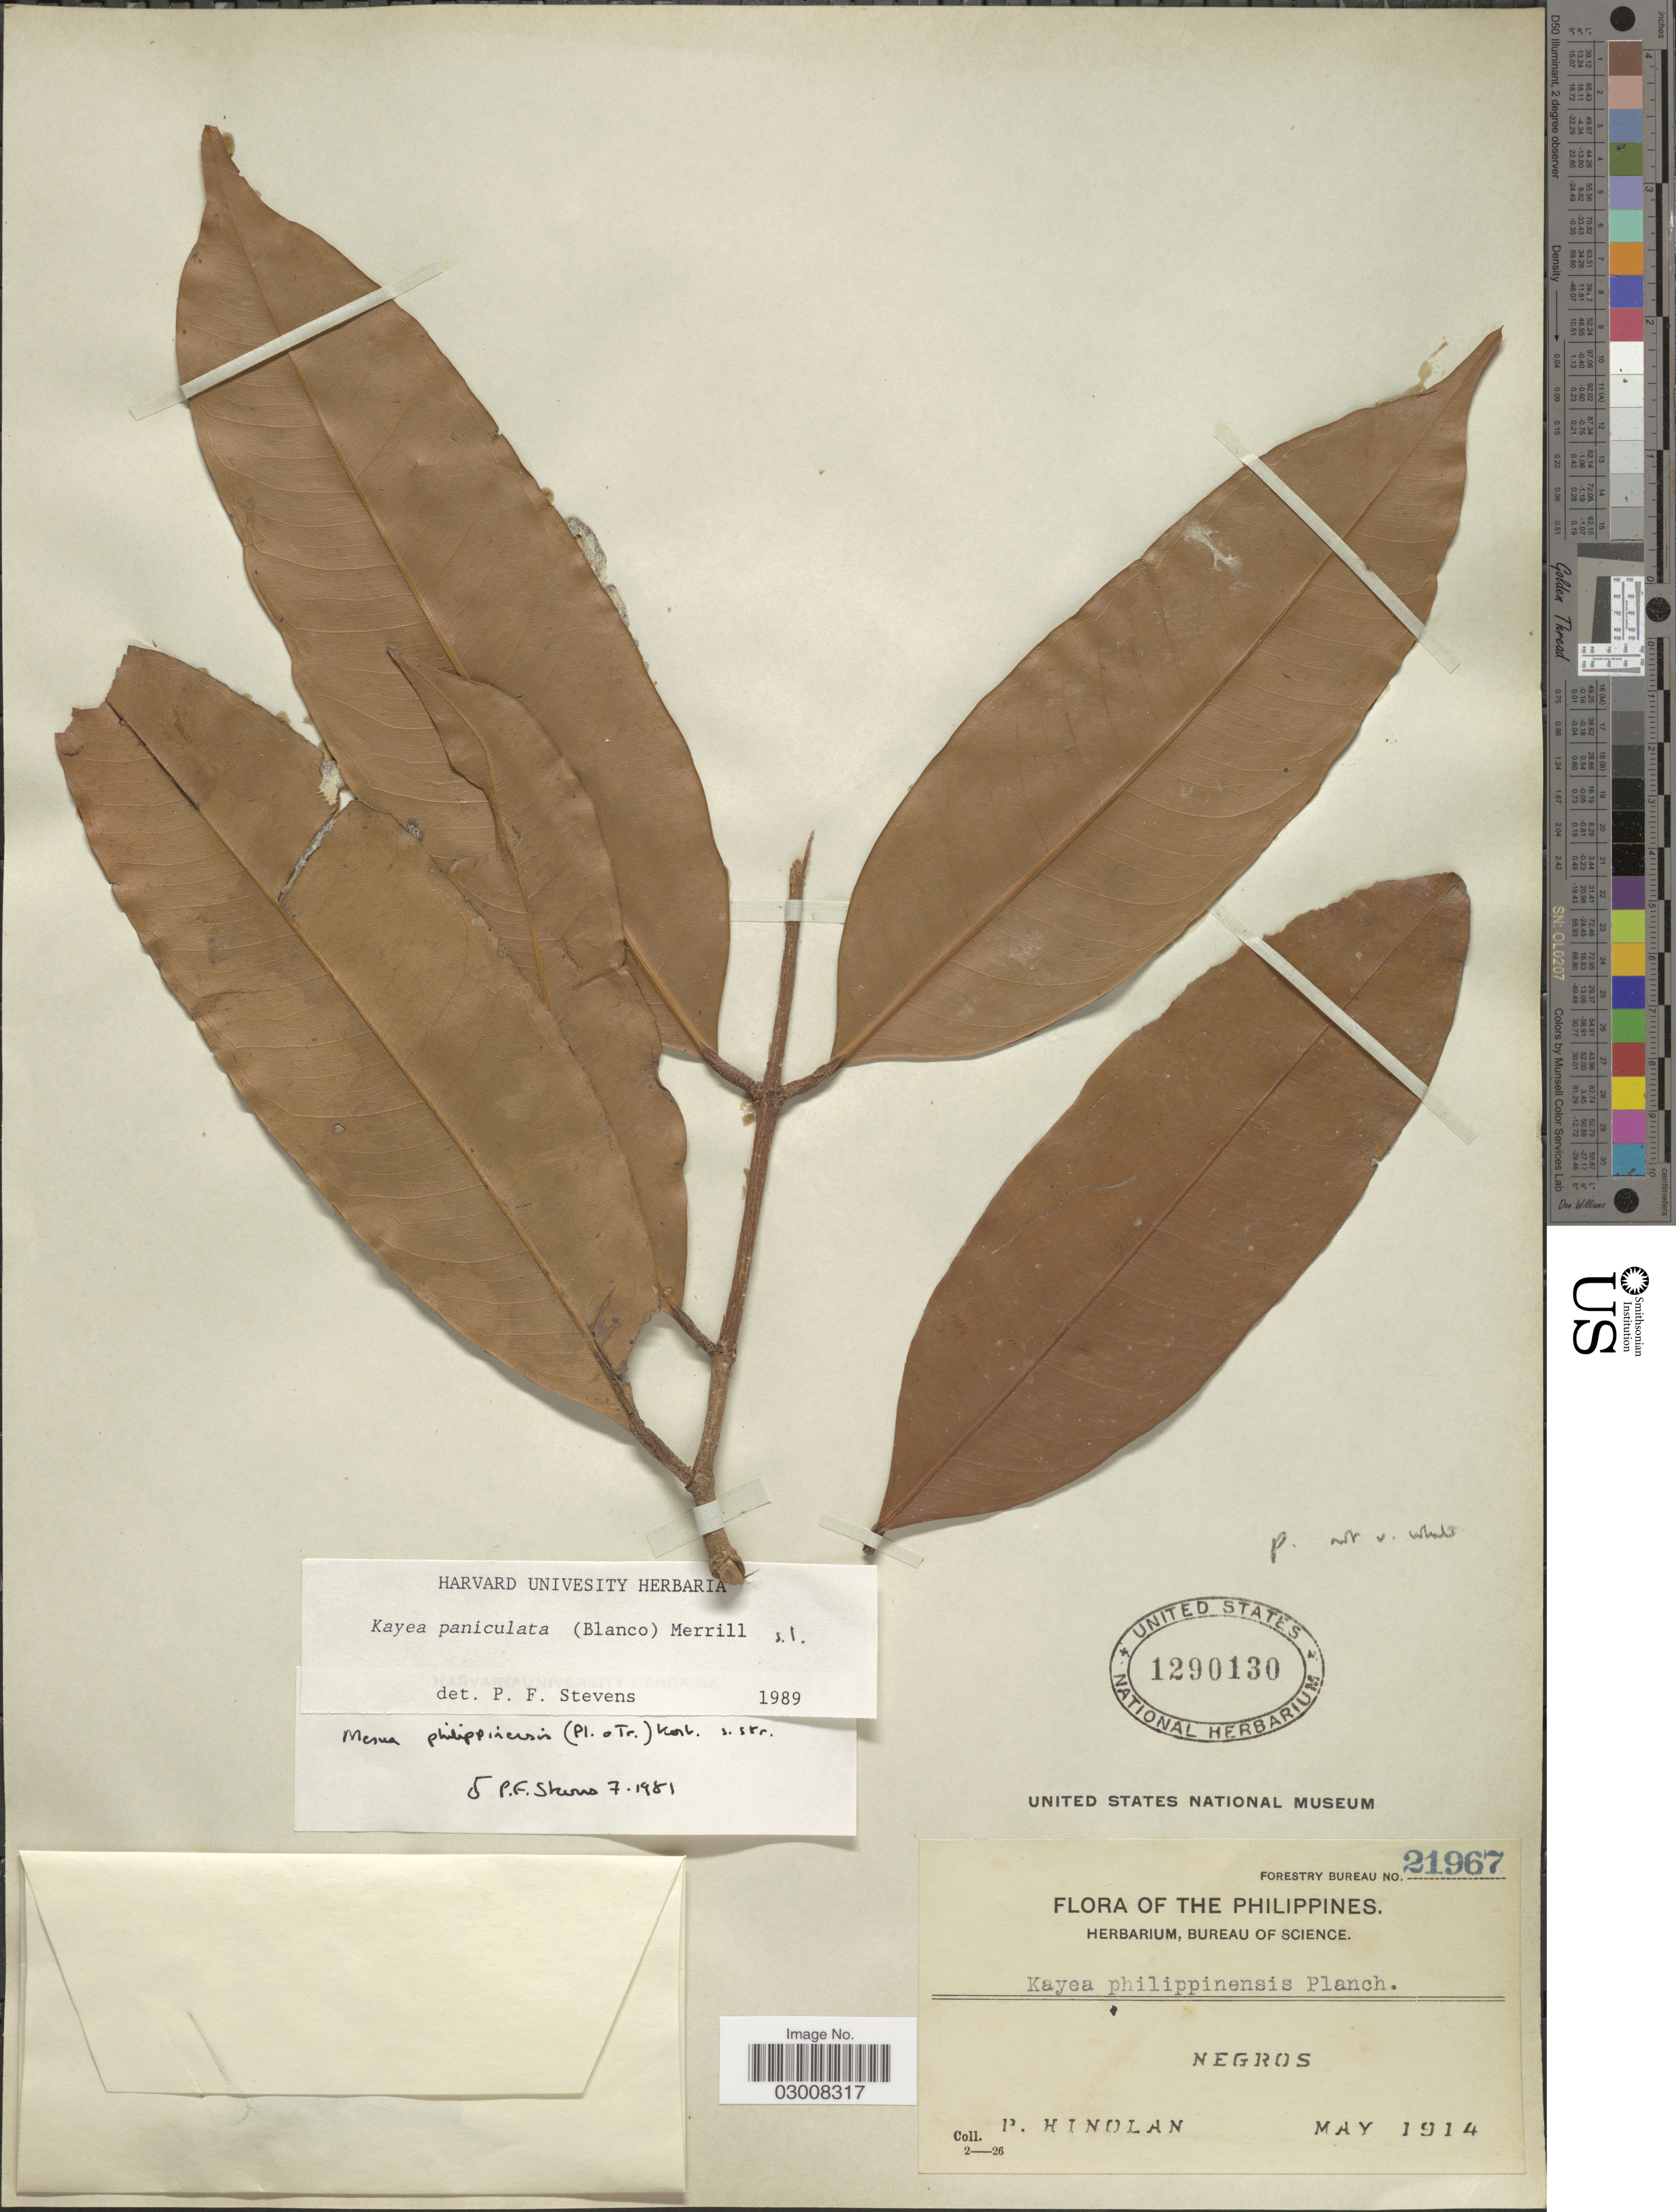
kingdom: Plantae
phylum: Tracheophyta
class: Magnoliopsida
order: Malpighiales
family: Calophyllaceae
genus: Kayea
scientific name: Kayea paniculata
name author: (Blanco) Merr.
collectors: P. Hinolan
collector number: Forestry Bureau 21967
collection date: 1914-05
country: Philippines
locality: Negros.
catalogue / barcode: US 1290130